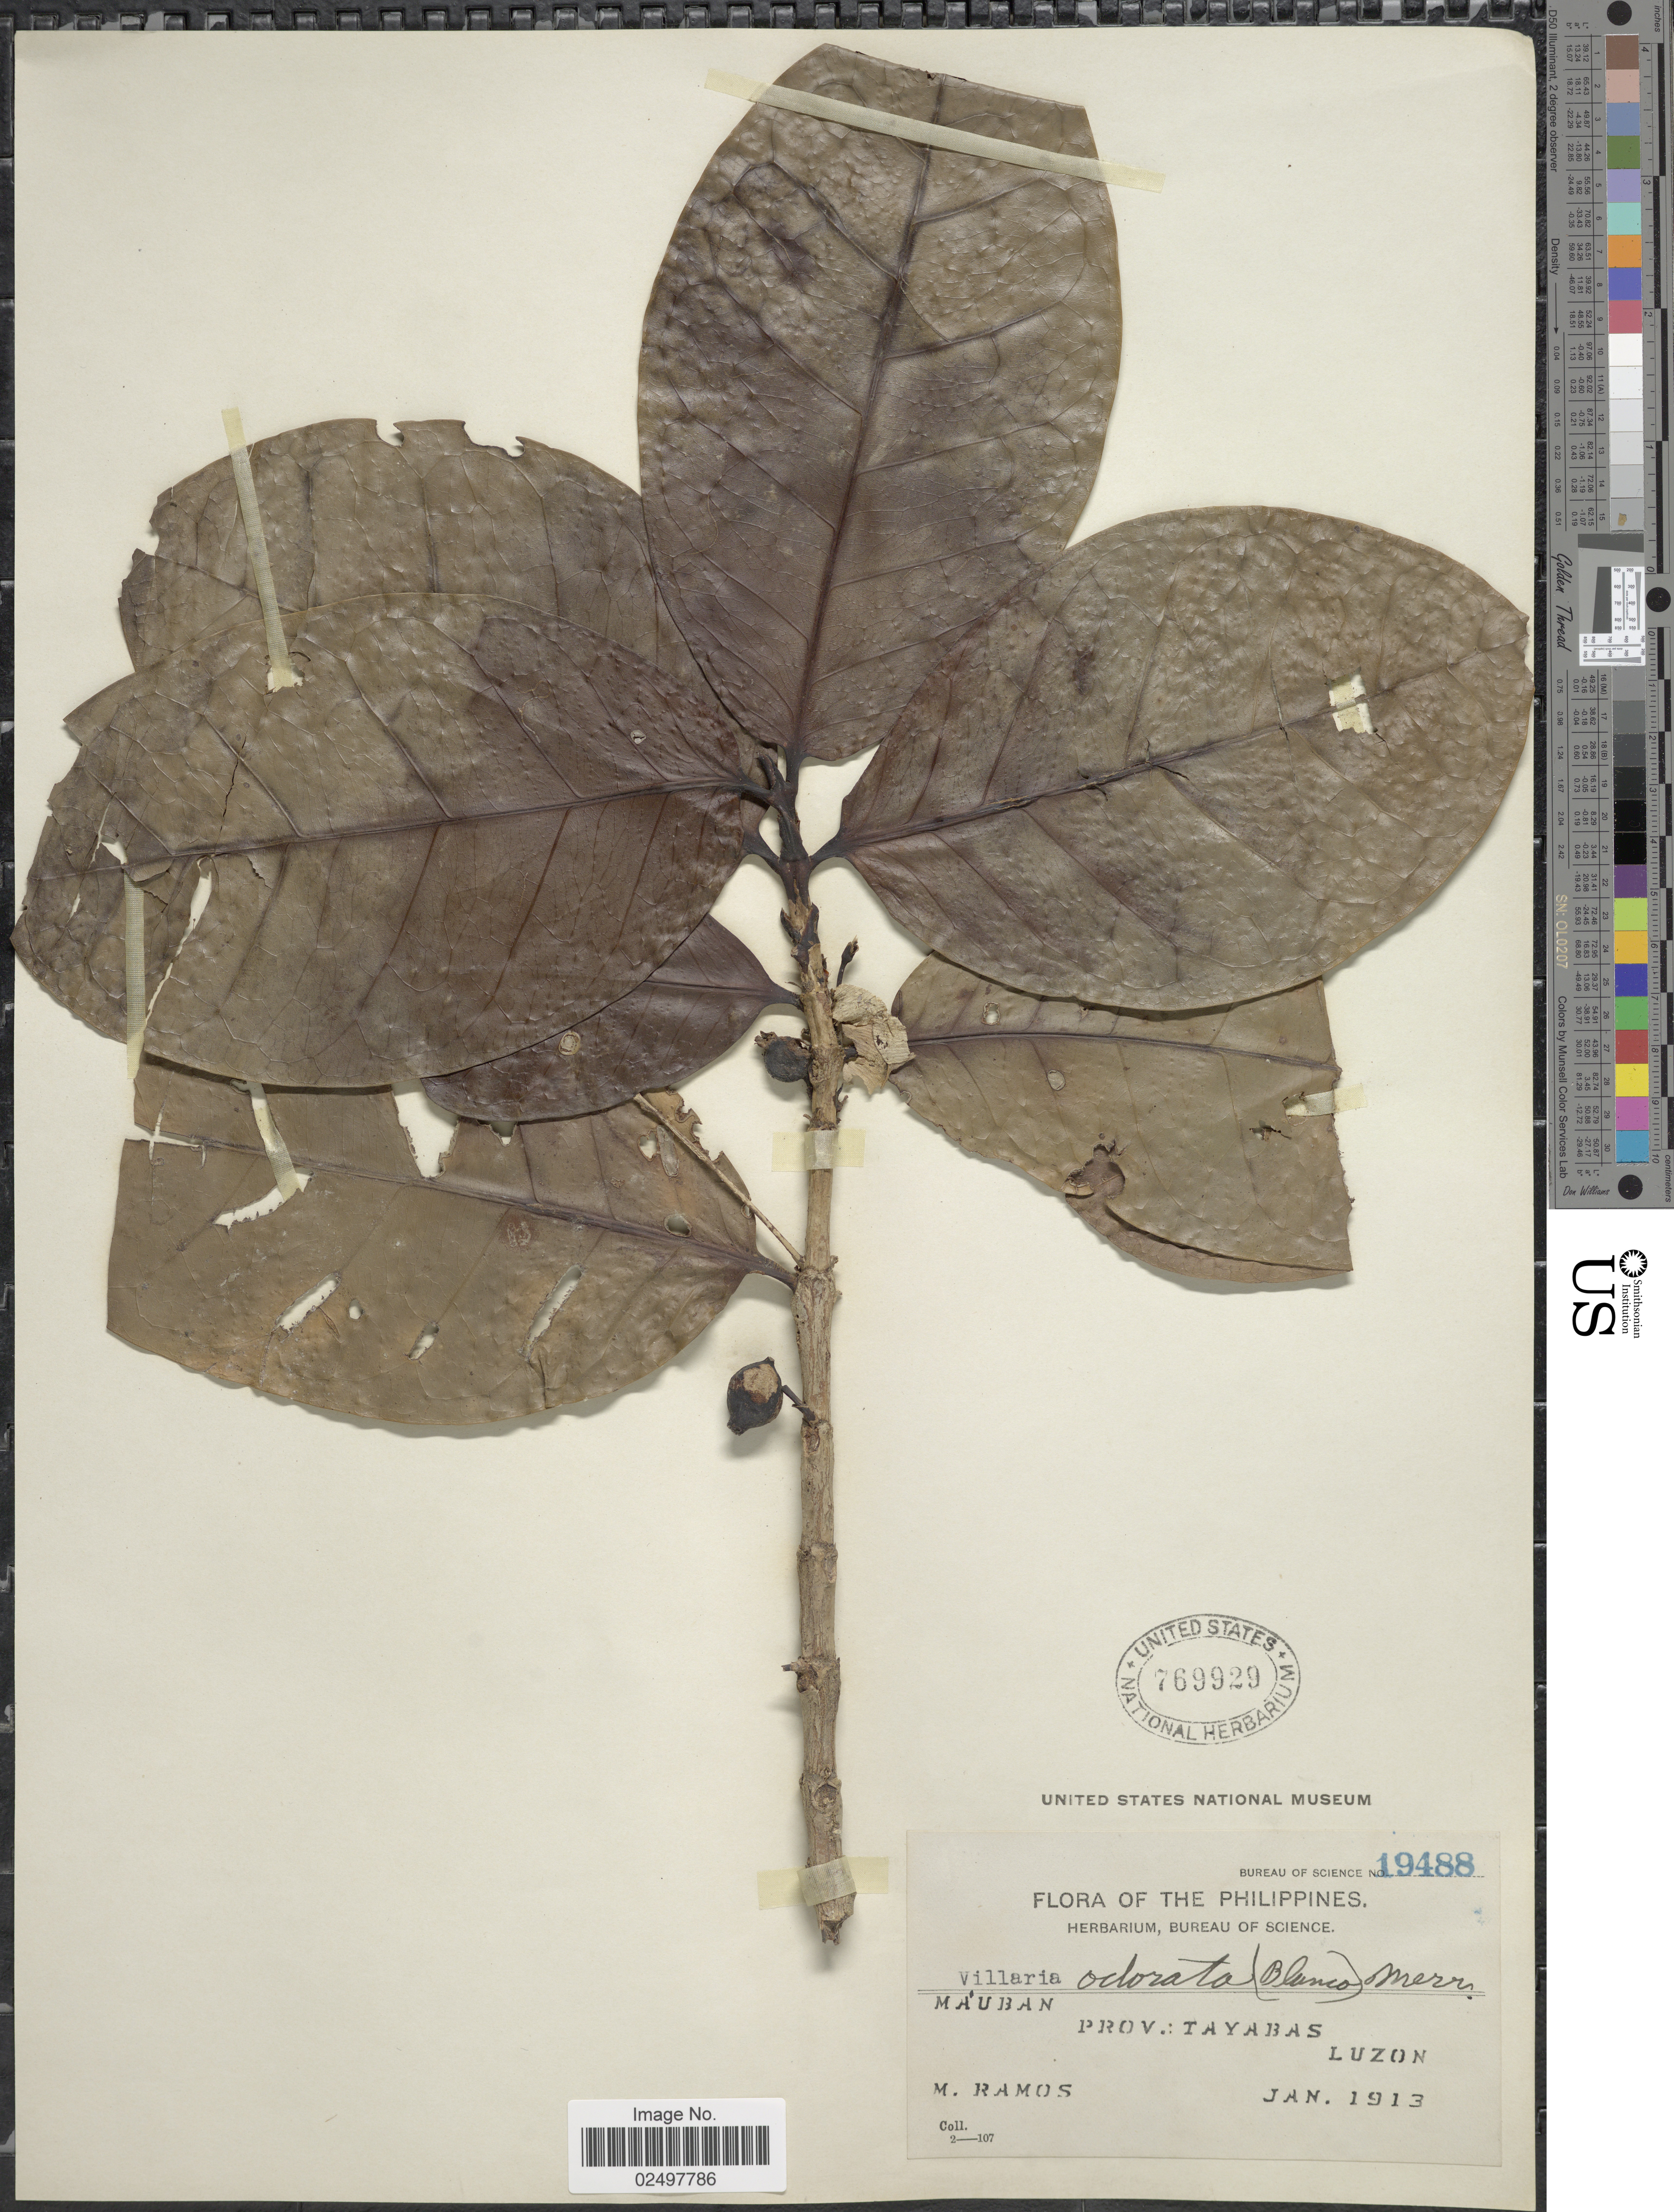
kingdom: Plantae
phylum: Tracheophyta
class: Magnoliopsida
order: Gentianales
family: Rubiaceae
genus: Villaria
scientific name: Villaria odorata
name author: (Blanco) Merr.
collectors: M. Ramos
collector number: Bureau of Science 19488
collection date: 1913-01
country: Philippines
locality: Mauban, prov. Tayabas, Luzon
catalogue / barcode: US 769929